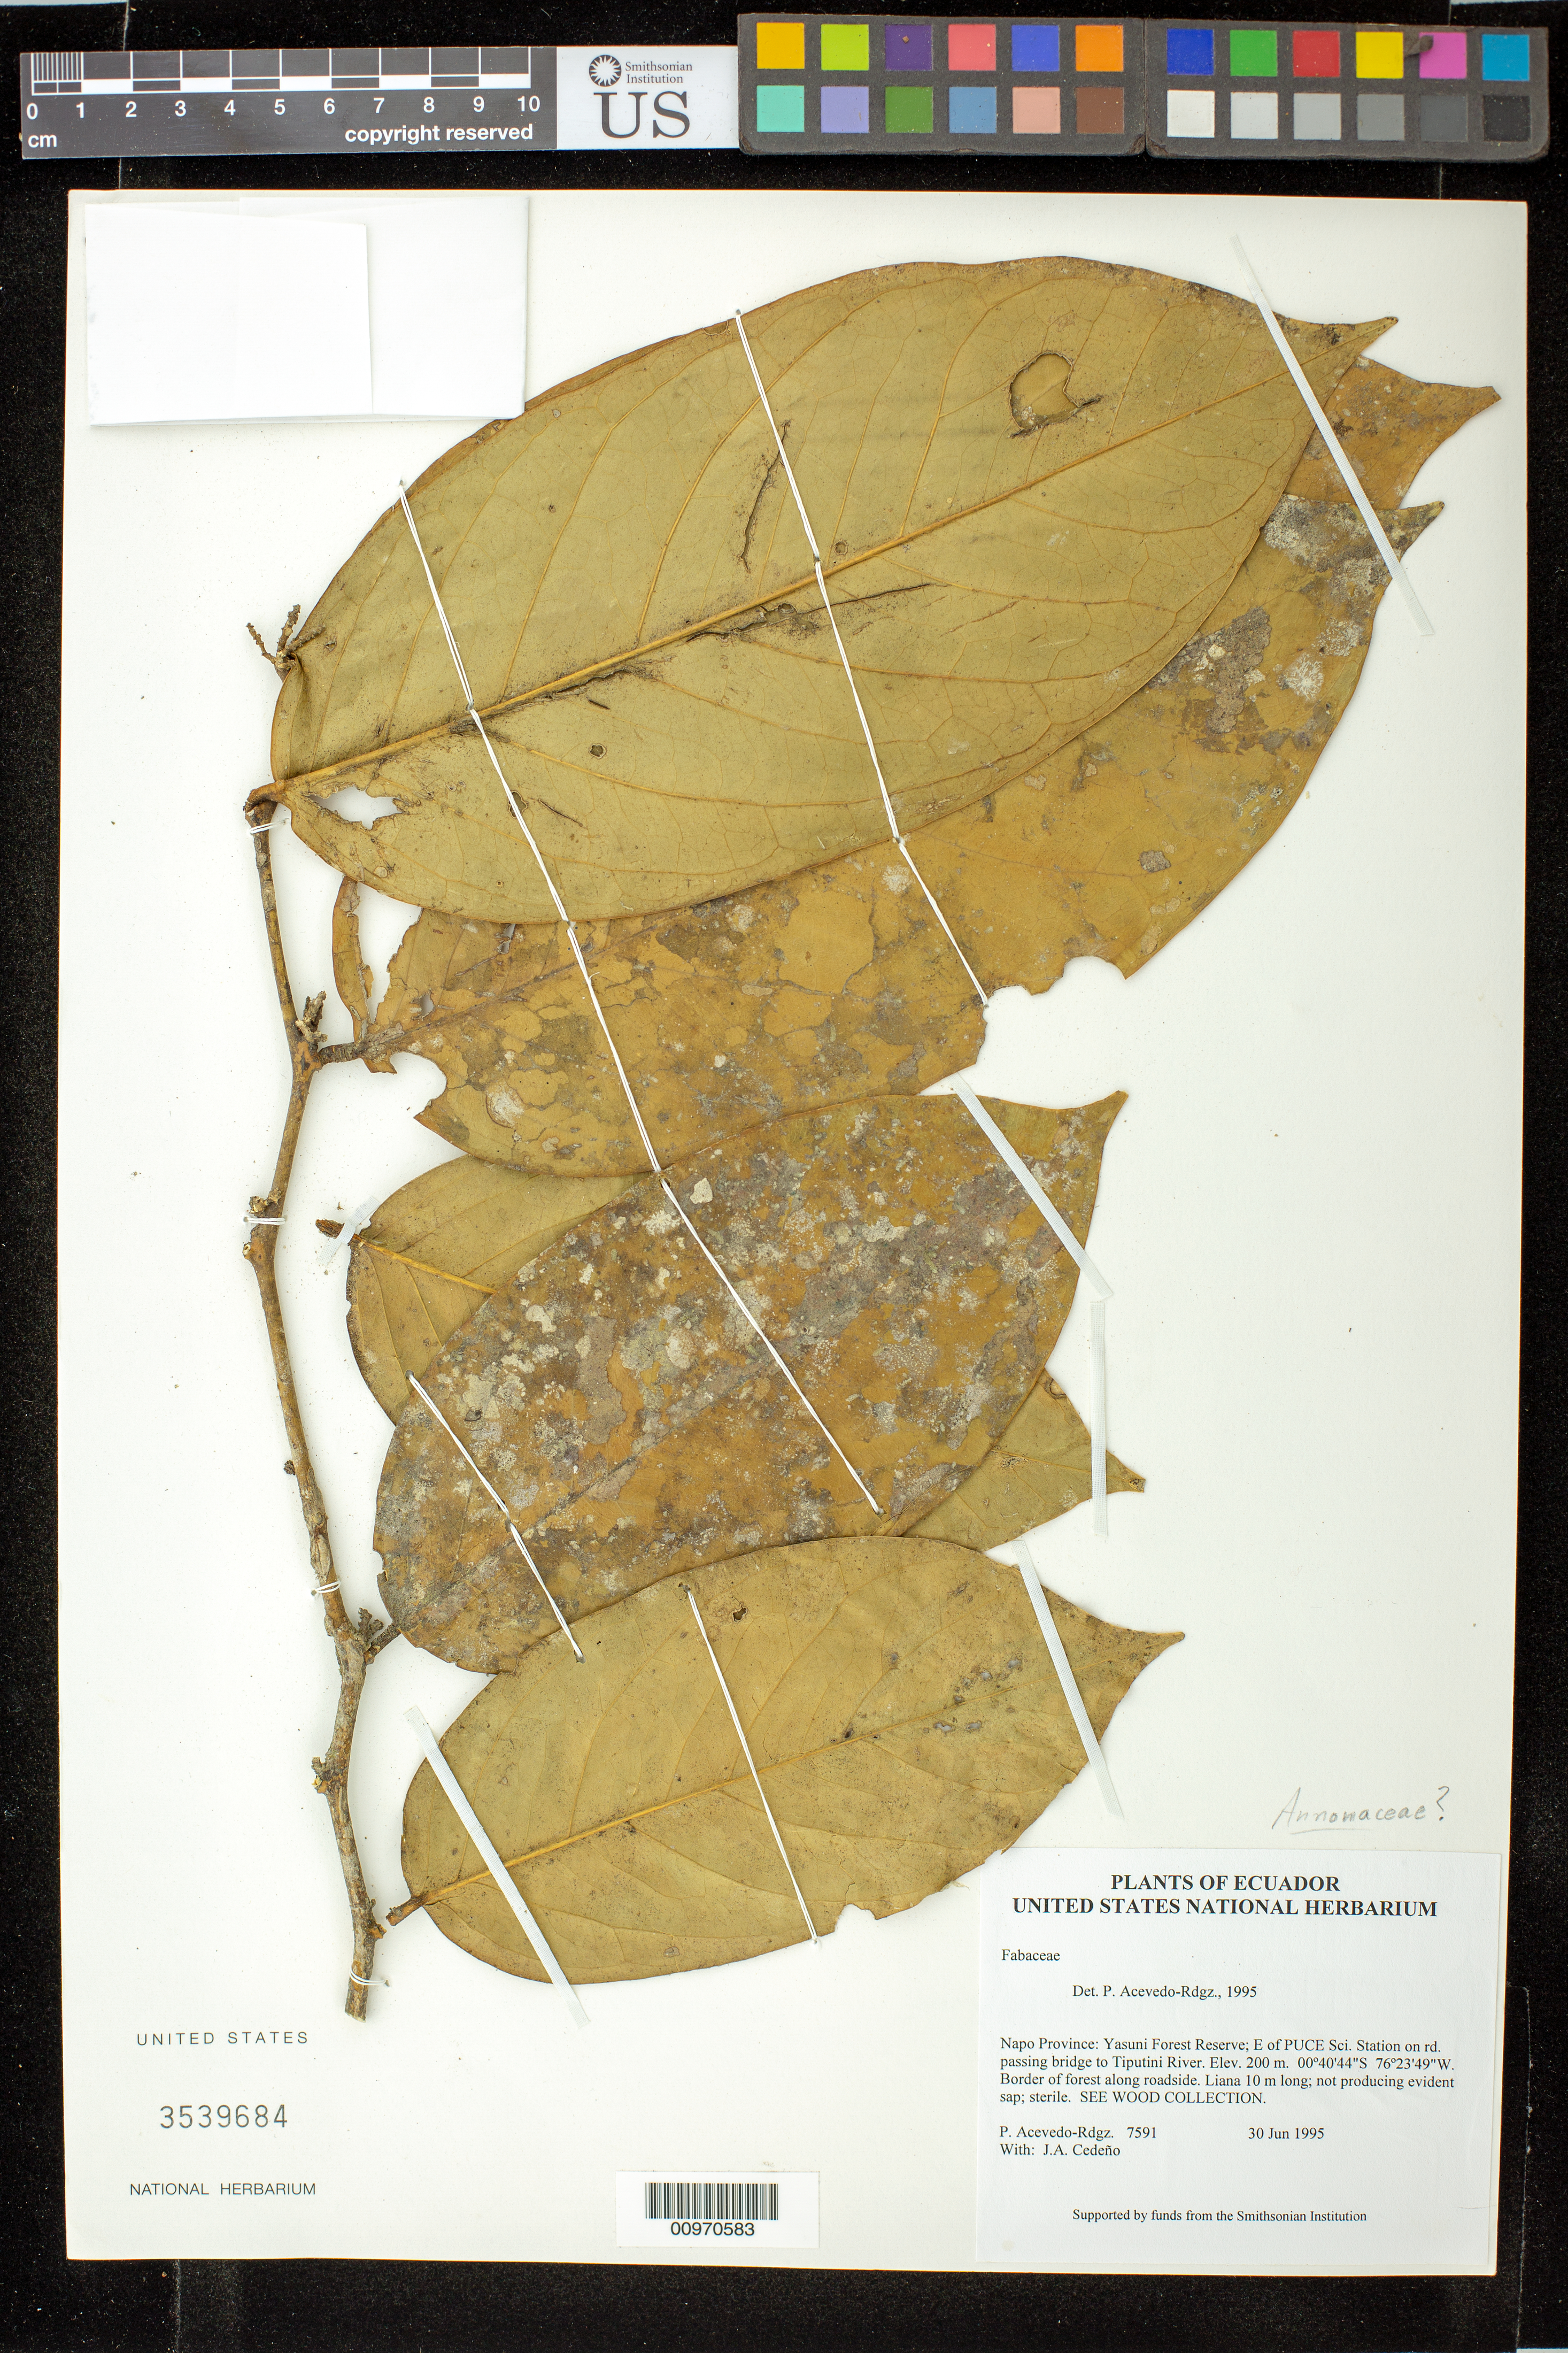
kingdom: Plantae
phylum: Tracheophyta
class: Magnoliopsida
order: Fabales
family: Polygalaceae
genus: Securidaca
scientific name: Securidaca paniculata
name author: Rich.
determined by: Acevedo-Rodríguez, P., (BOT), Smithsonian Institution - National Museum of Natural History (UNITED STATES)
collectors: P. Acevedo-Rodr. & J. A. Cedeño M.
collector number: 7591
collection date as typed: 30 Jun 1995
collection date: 1995-06-30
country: Ecuador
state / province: Napo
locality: Napo Province: Yasuni Forest Reserve; E of PUCE Sci. Station on rd. passing bridge to Tiputini River.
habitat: Border of forest along roadside.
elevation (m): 200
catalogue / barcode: US 3539684